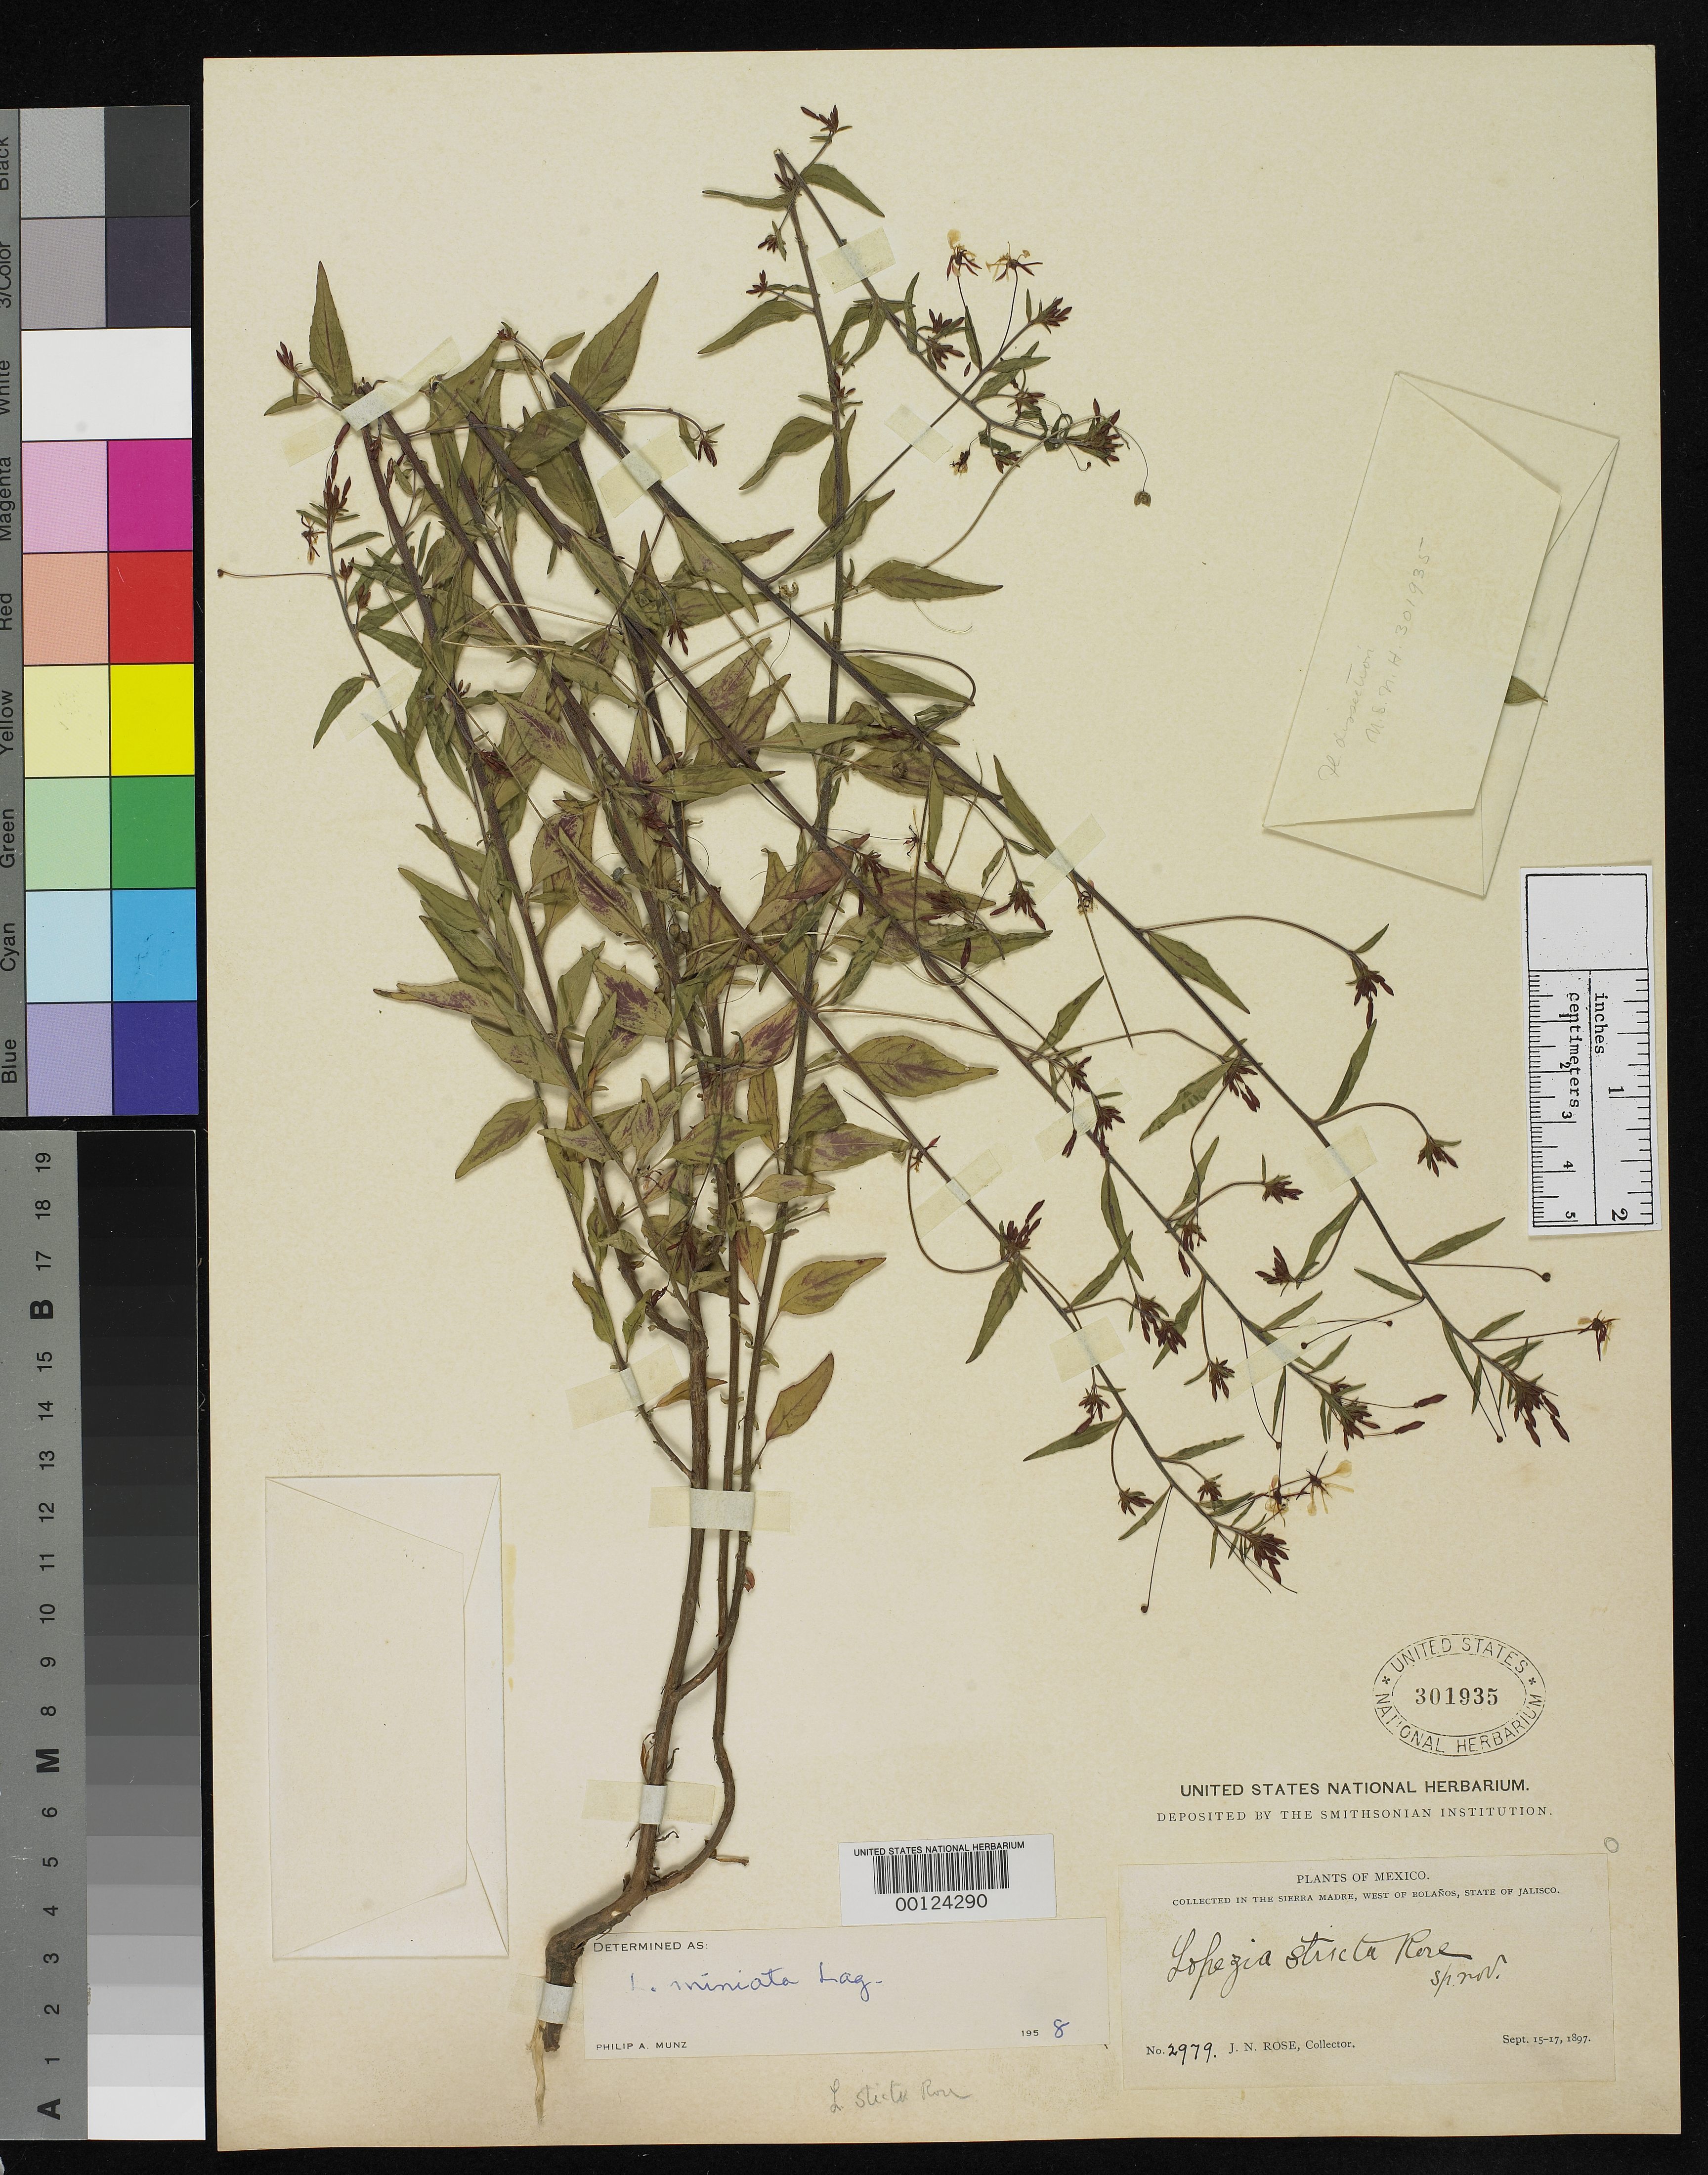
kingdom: Plantae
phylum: Tracheophyta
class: Magnoliopsida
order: Myrtales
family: Onagraceae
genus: Lopezia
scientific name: Lopezia stricta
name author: Rose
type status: Holotype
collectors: J. N. Rose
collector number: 2979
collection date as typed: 15 Sep 1897 to 17 Sep 1897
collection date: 1897-09-15/1897-09-17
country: Mexico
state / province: Jalisco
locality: Sierra Madre W of Bolanos.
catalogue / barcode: US 301935